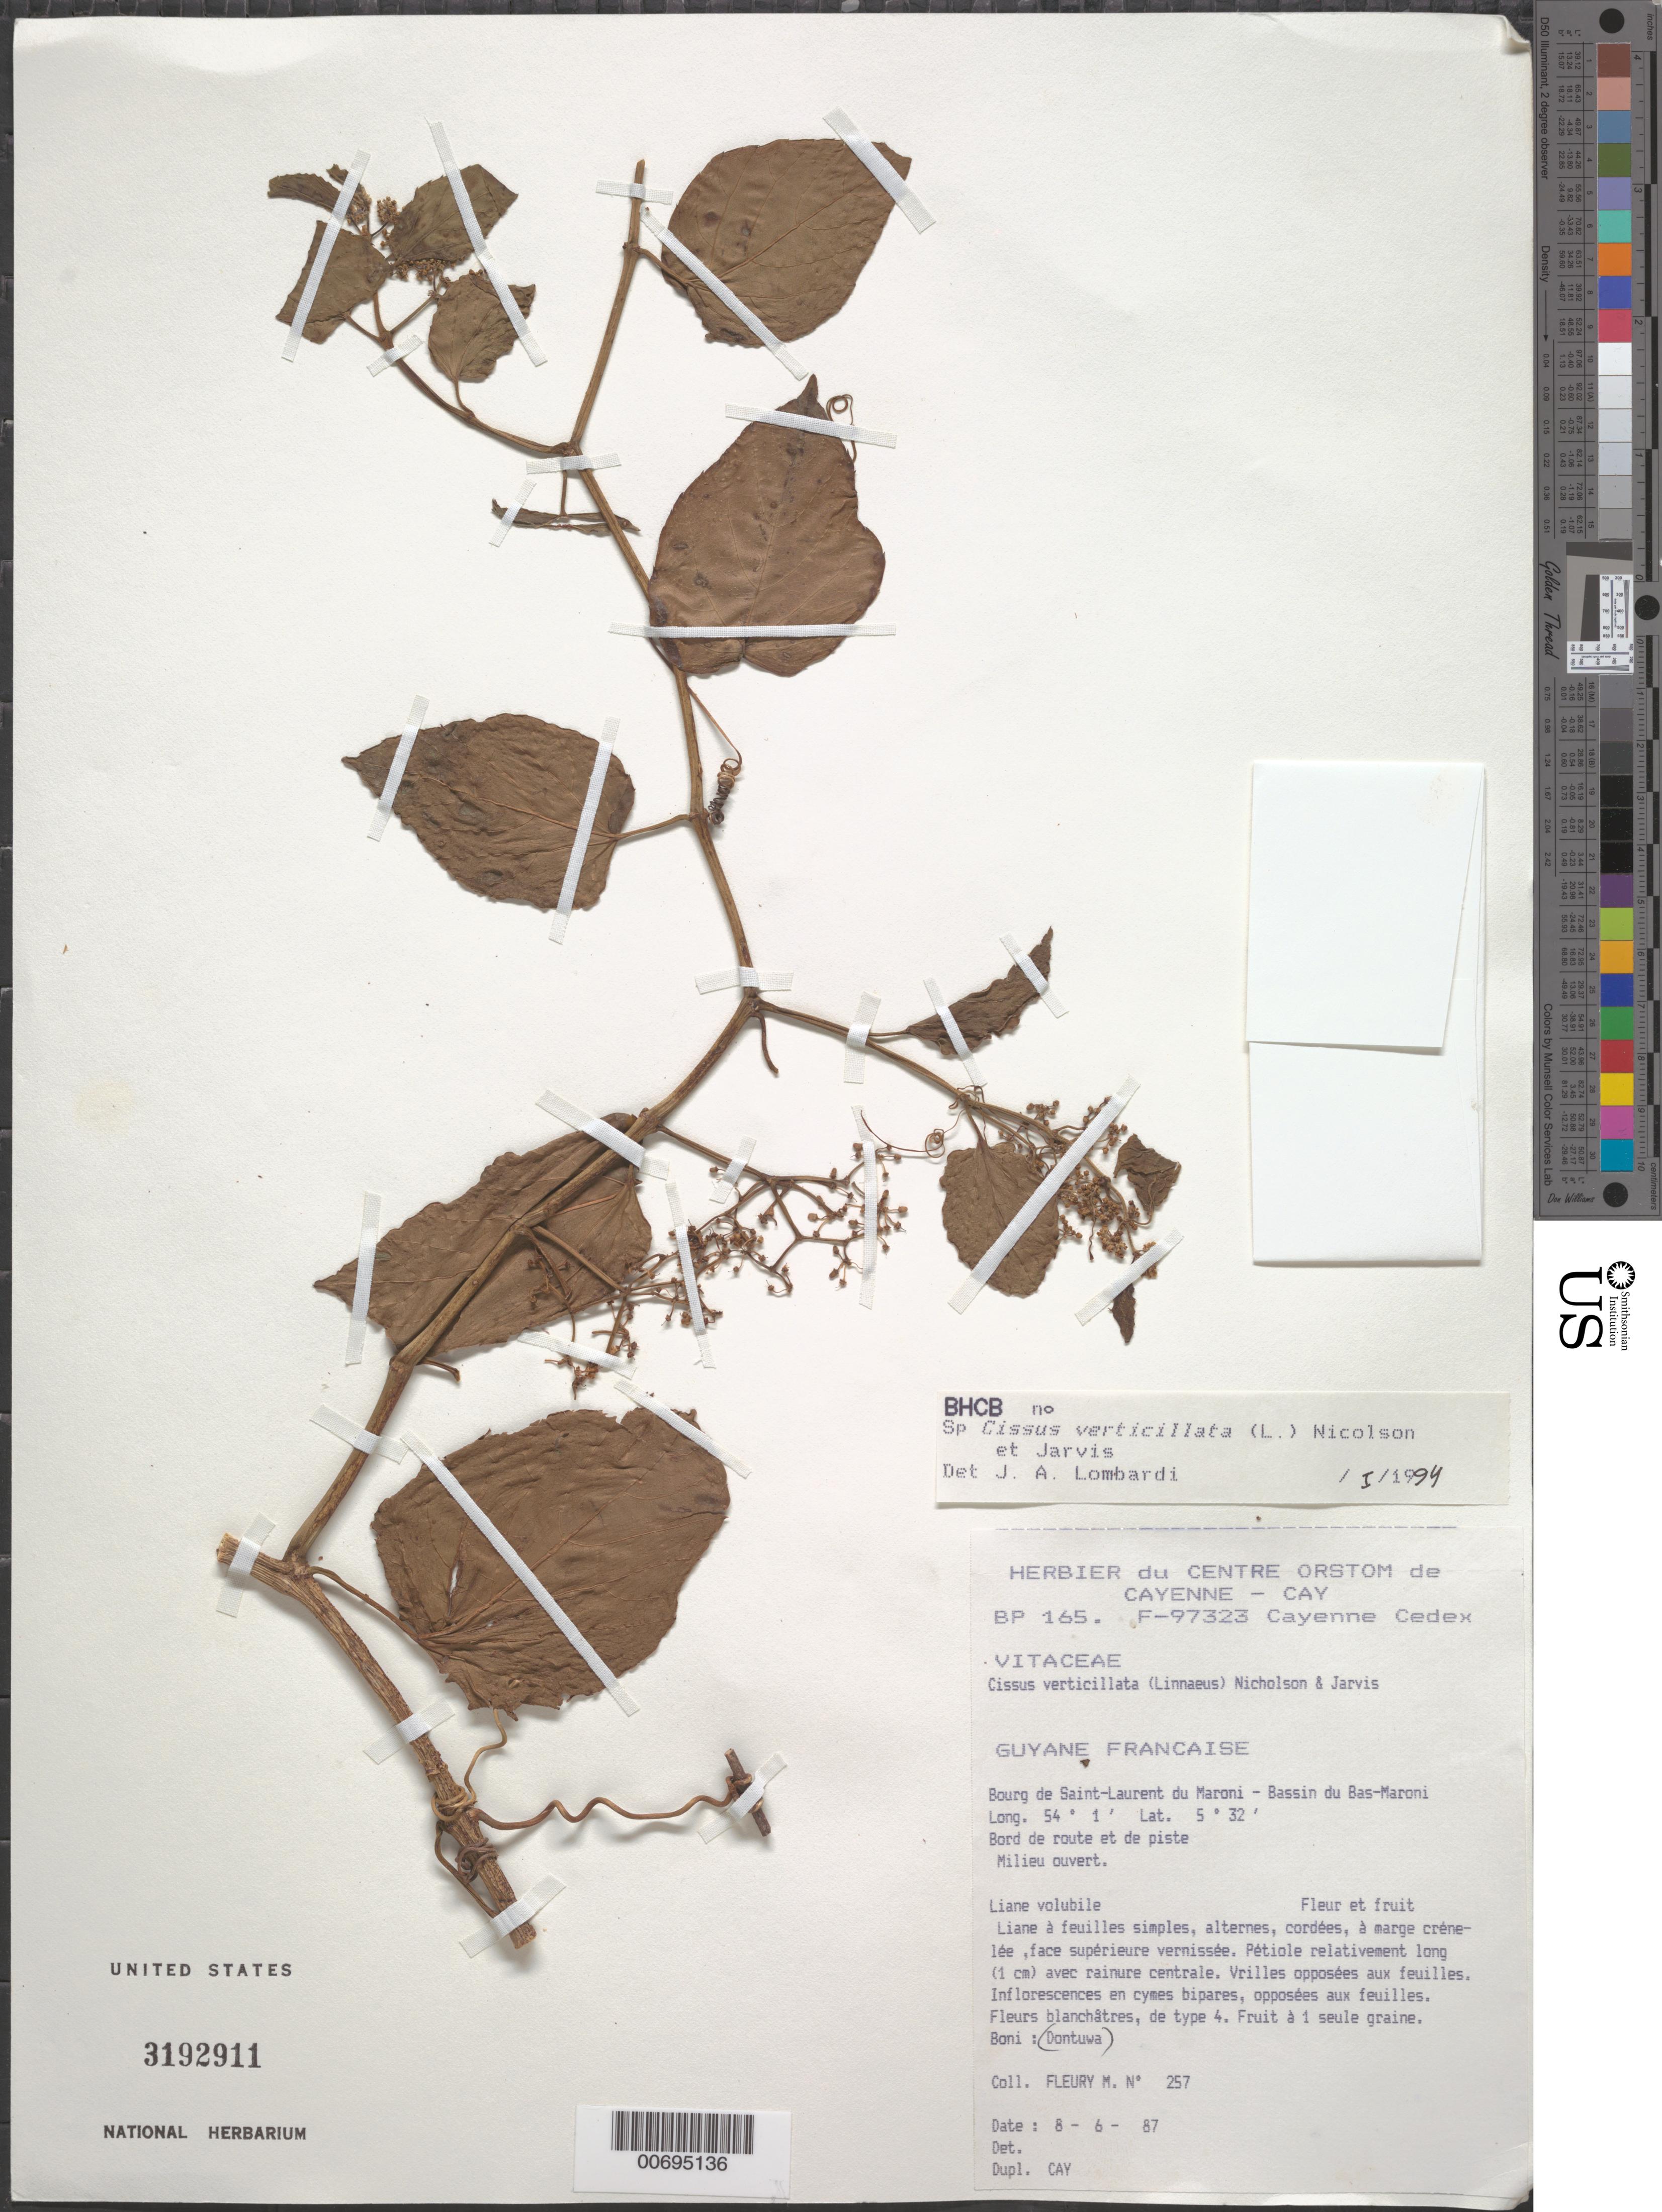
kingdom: Plantae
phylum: Tracheophyta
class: Magnoliopsida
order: Vitales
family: Vitaceae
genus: Cissus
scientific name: Cissus verticillata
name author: (L.) Nicolson & C.E. Jarvis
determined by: Lombardi, Julio A.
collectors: M. Fleury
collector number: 257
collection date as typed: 8-Jun-87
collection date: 1987-06-08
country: French Guiana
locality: Commune de Saint-Laurent du Maroni, Bassin du Bas-Maroni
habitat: Along road, open area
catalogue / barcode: US 3192911